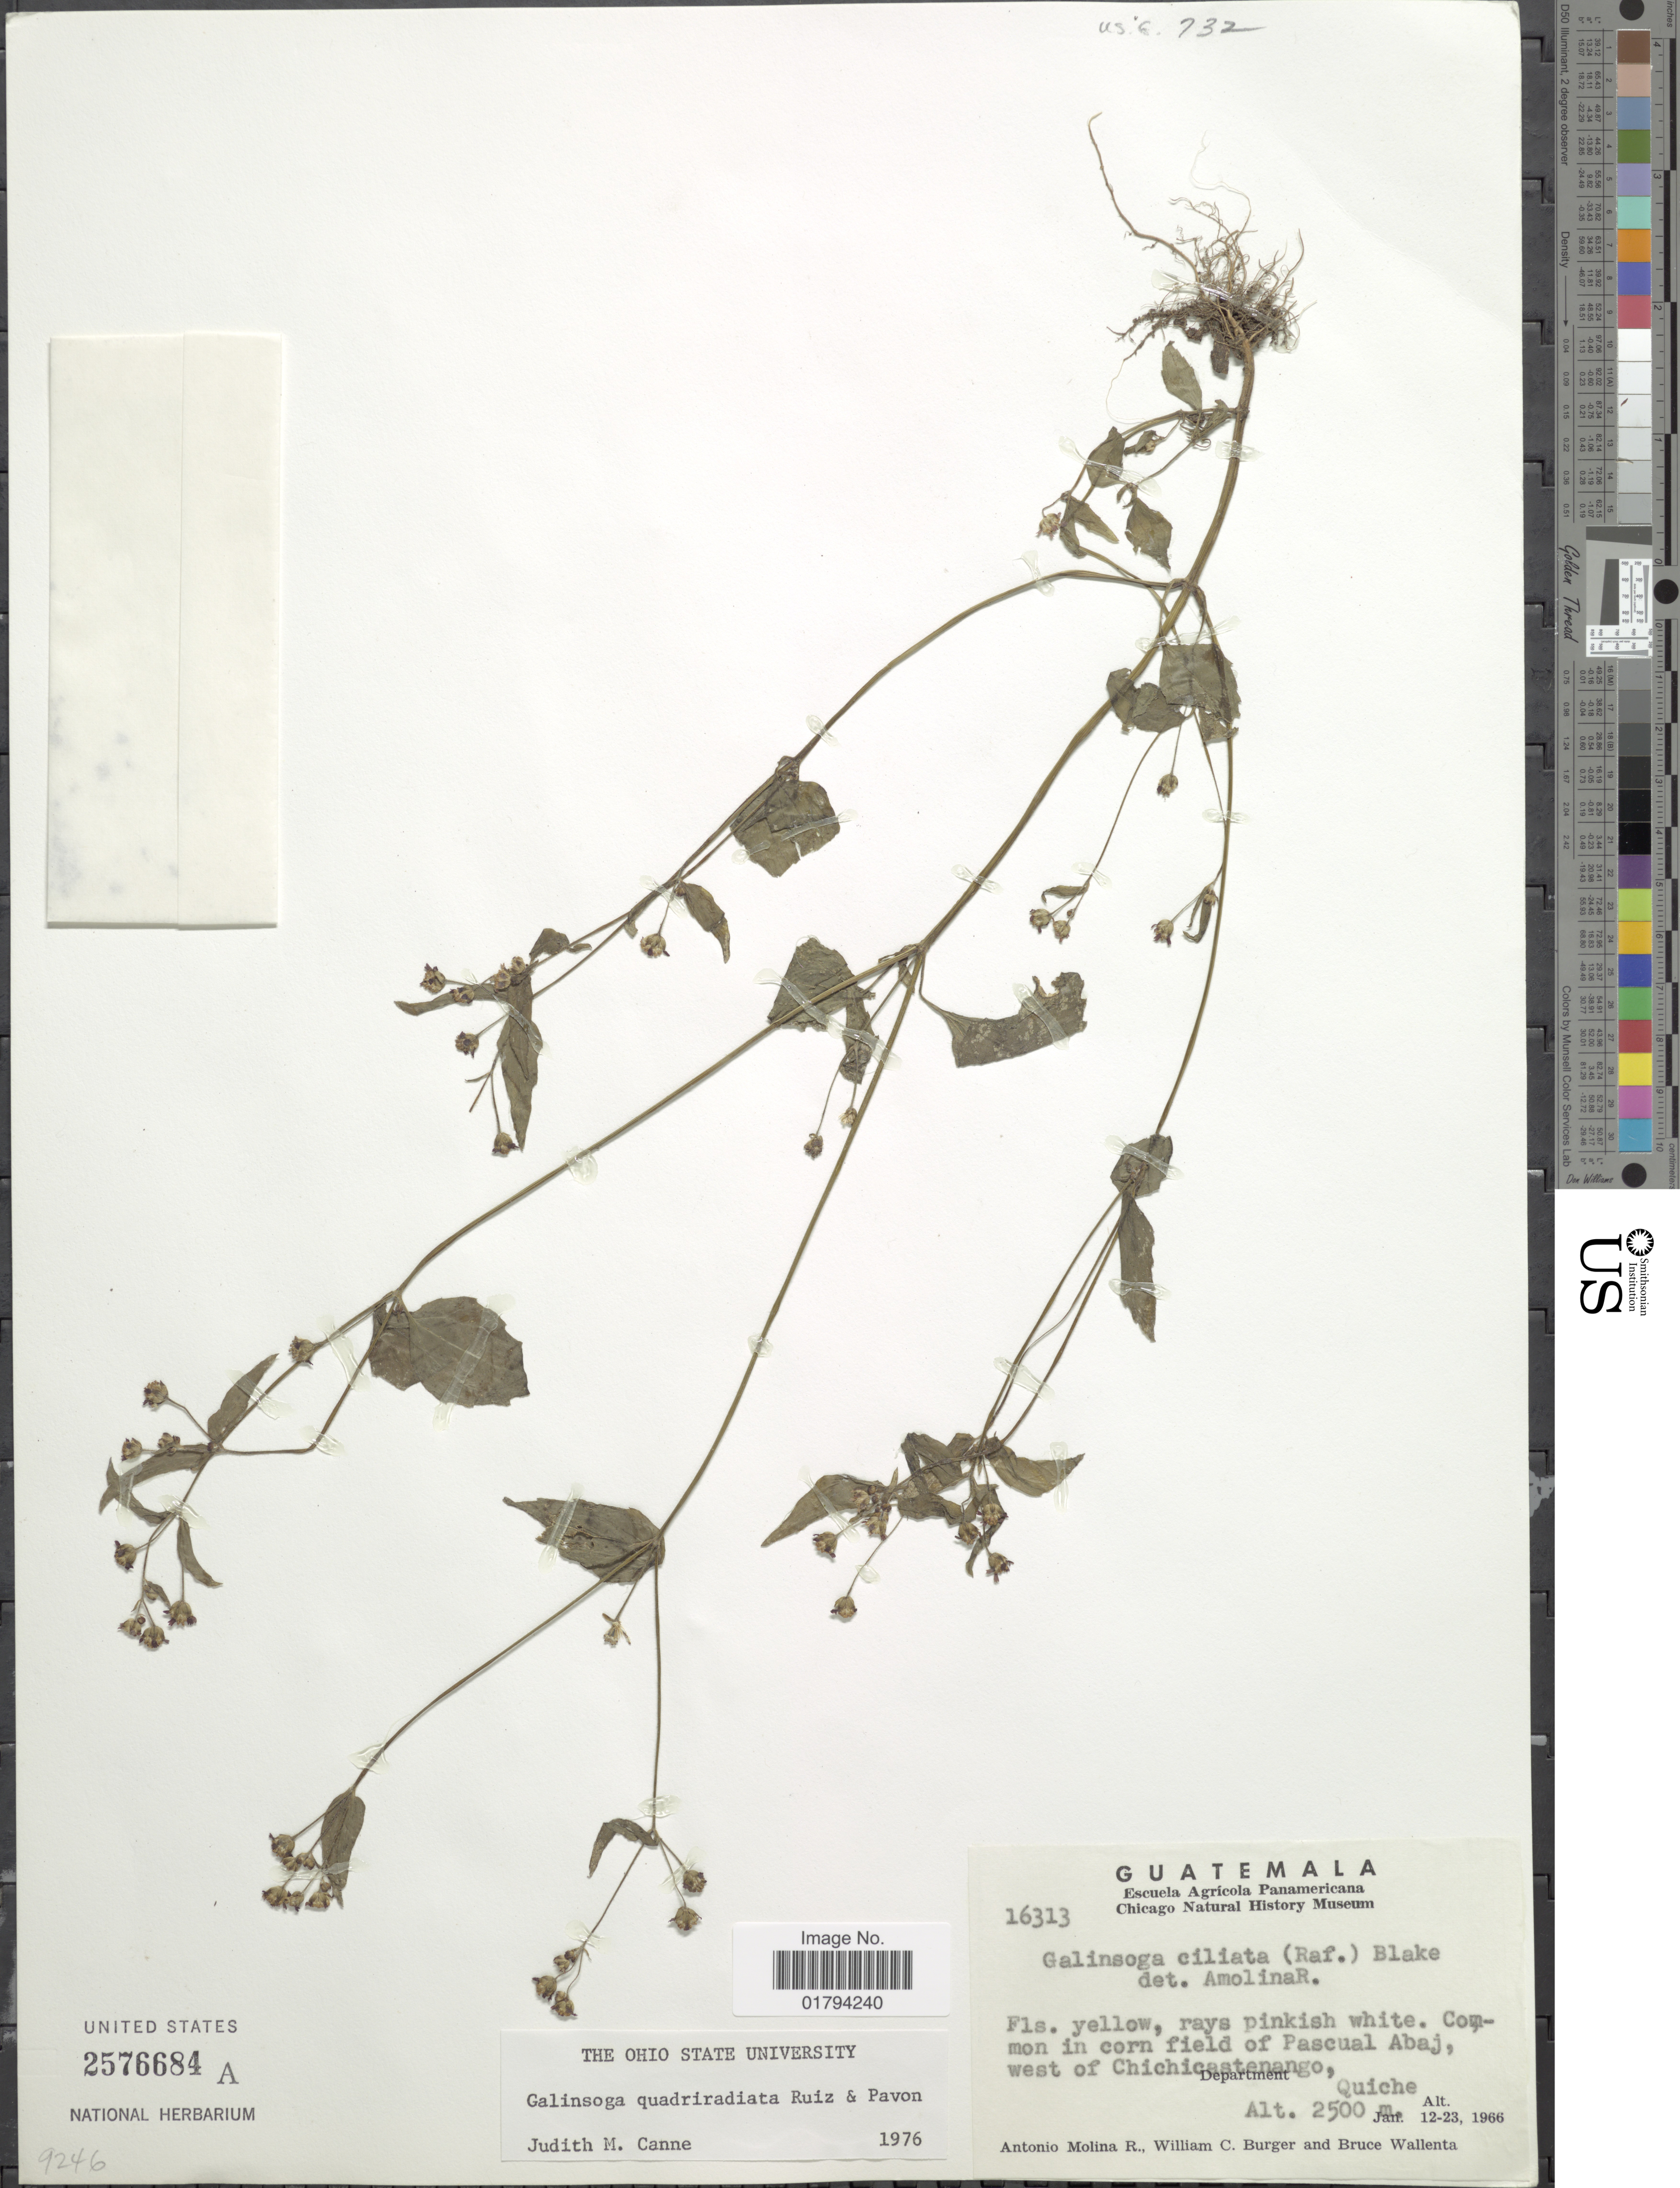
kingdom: Plantae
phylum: Tracheophyta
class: Magnoliopsida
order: Asterales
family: Asteraceae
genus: Galinsoga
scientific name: Galinsoga quadriradiata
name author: Ruiz & Pav.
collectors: A. Molina R., W. Burger & B. Wallenta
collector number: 16313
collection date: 1966-01-12/1966-01-23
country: Guatemala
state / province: El Quiché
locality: Common in corn field of Pascual Abaj, west of Chichicastenango, Quiche.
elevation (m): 2500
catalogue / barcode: US 2576684A